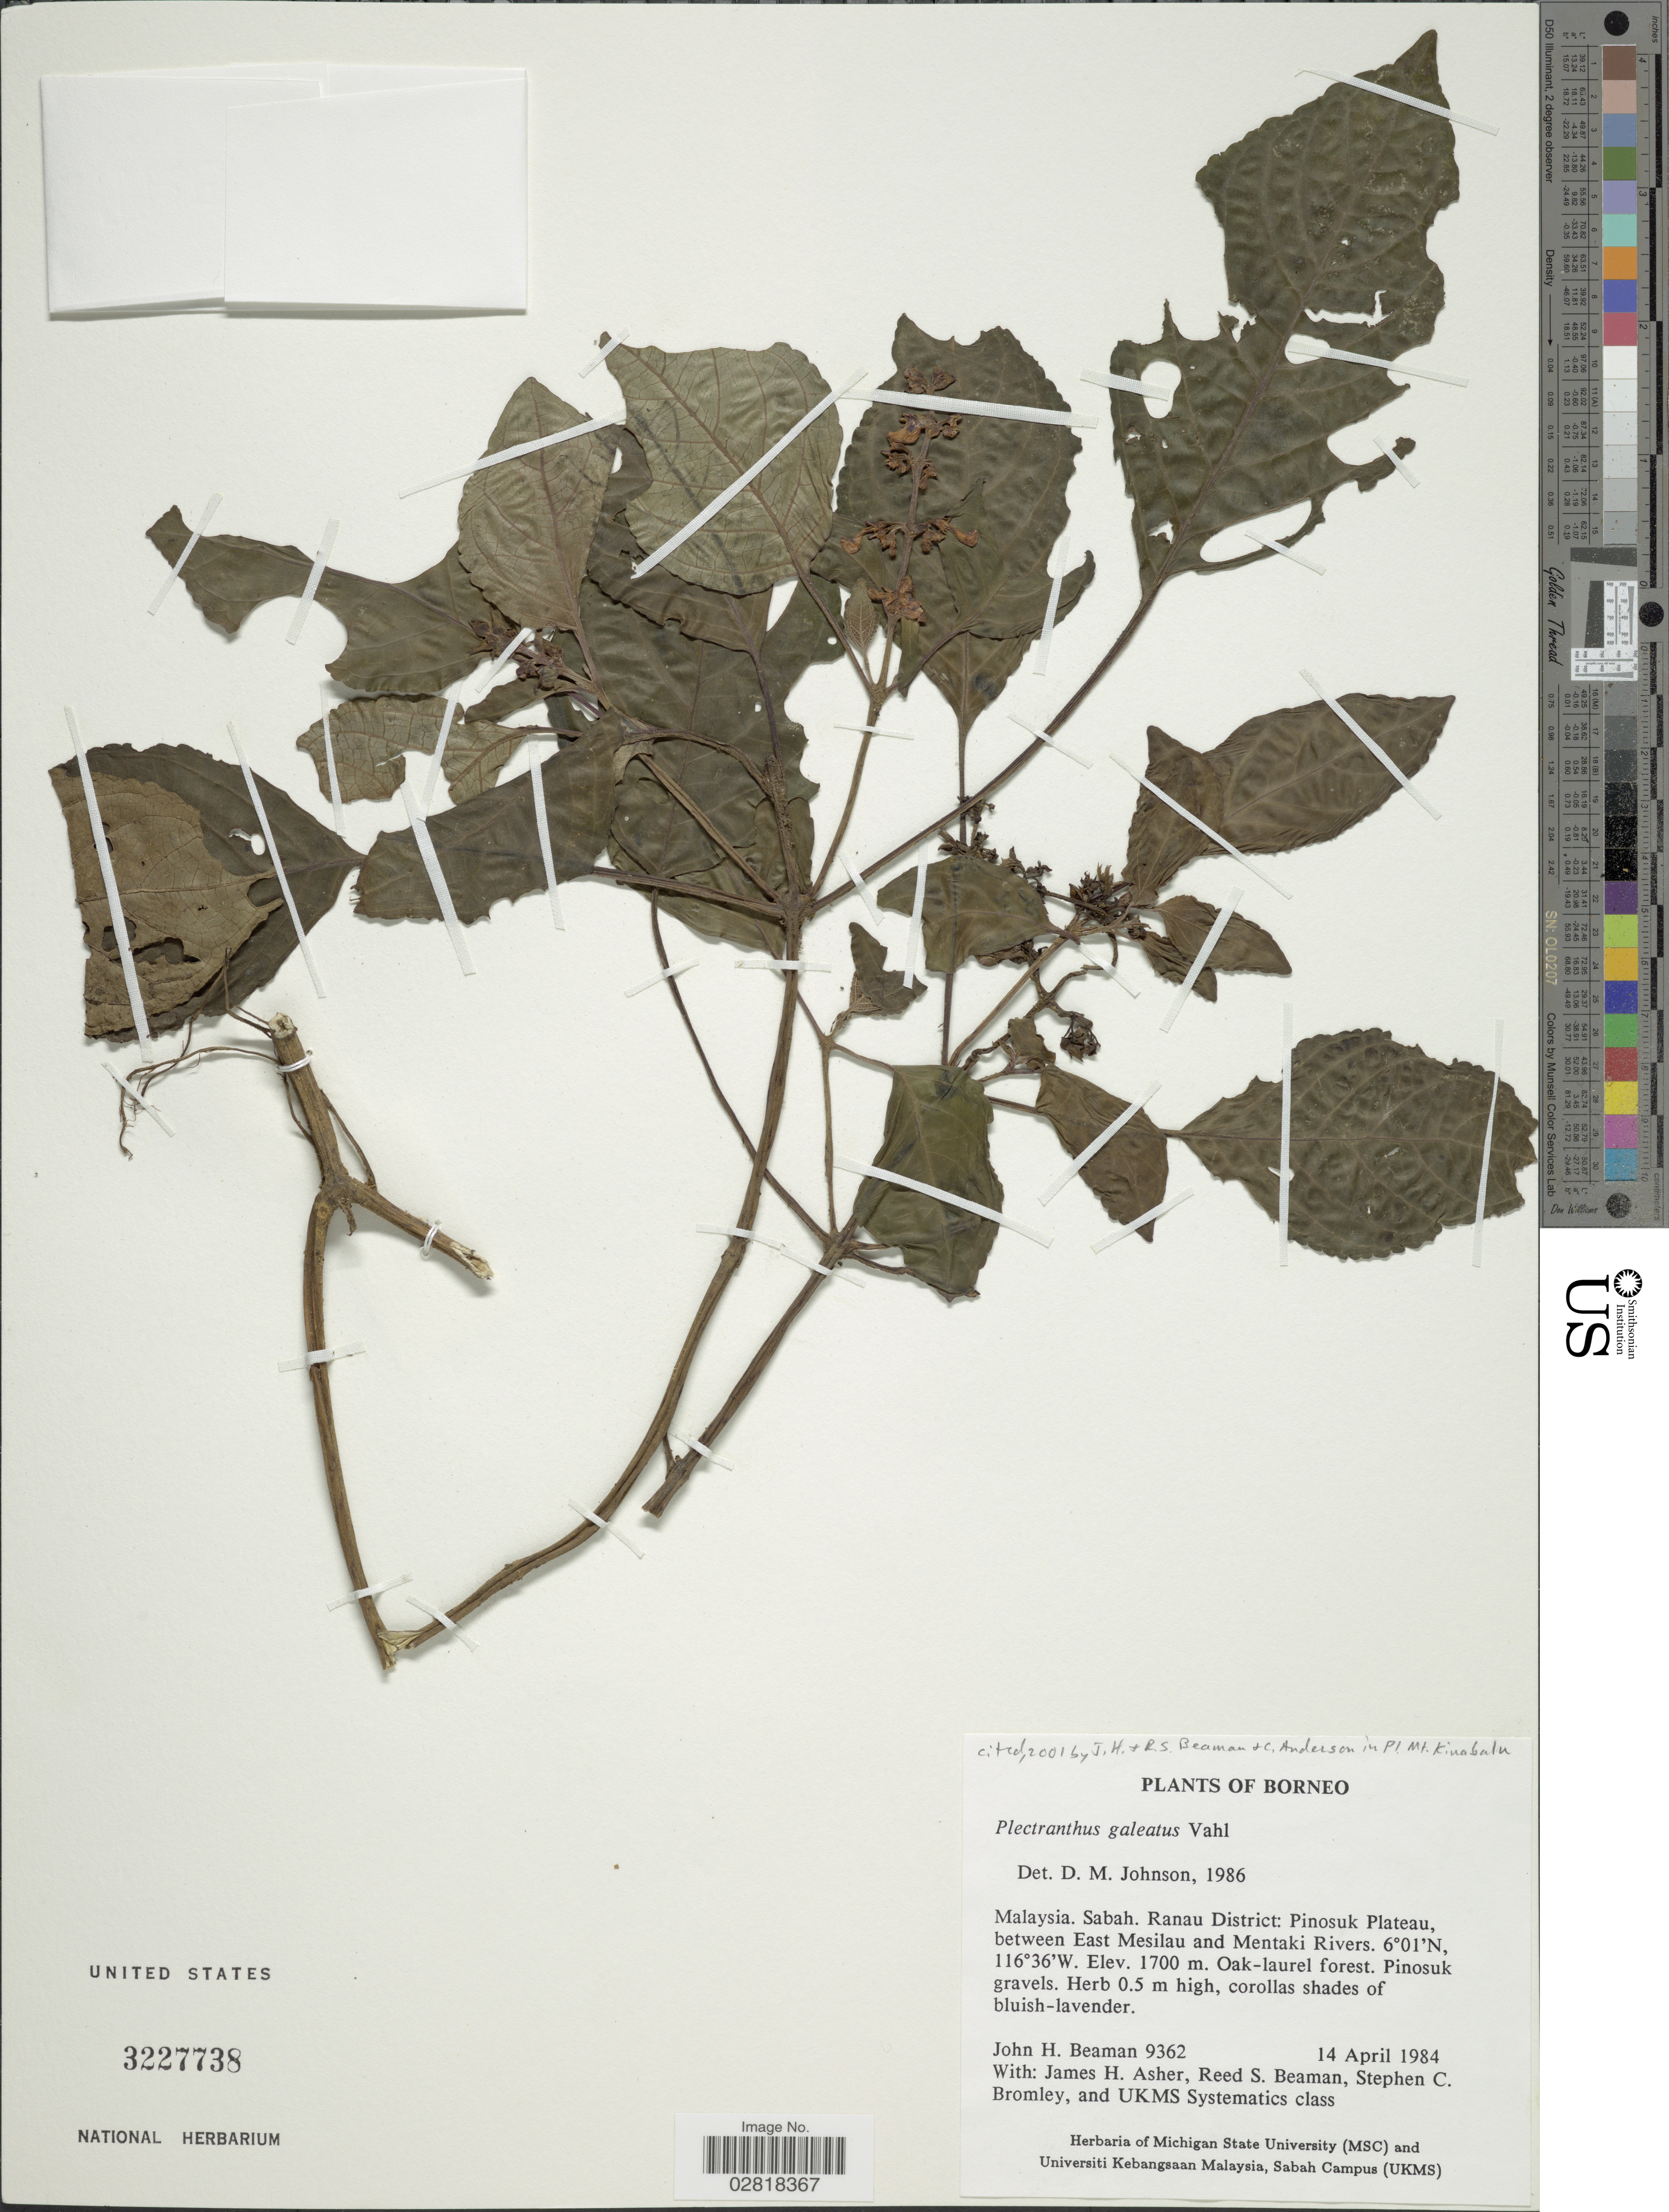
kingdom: Plantae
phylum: Tracheophyta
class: Magnoliopsida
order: Lamiales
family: Lamiaceae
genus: Plectranthus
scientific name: Plectranthus galeatus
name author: Vahl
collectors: J. H. Beaman, J. Asher, R. S. Beaman, S. Bromley & UKMS Systematics Class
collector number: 9362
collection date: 1984-04-14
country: Malaysia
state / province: Sabah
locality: Borneo, Ranau District: Pinosuk Plateau, between East Mesilau and Mentaki Rivers.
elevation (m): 1700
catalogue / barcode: US 3227738